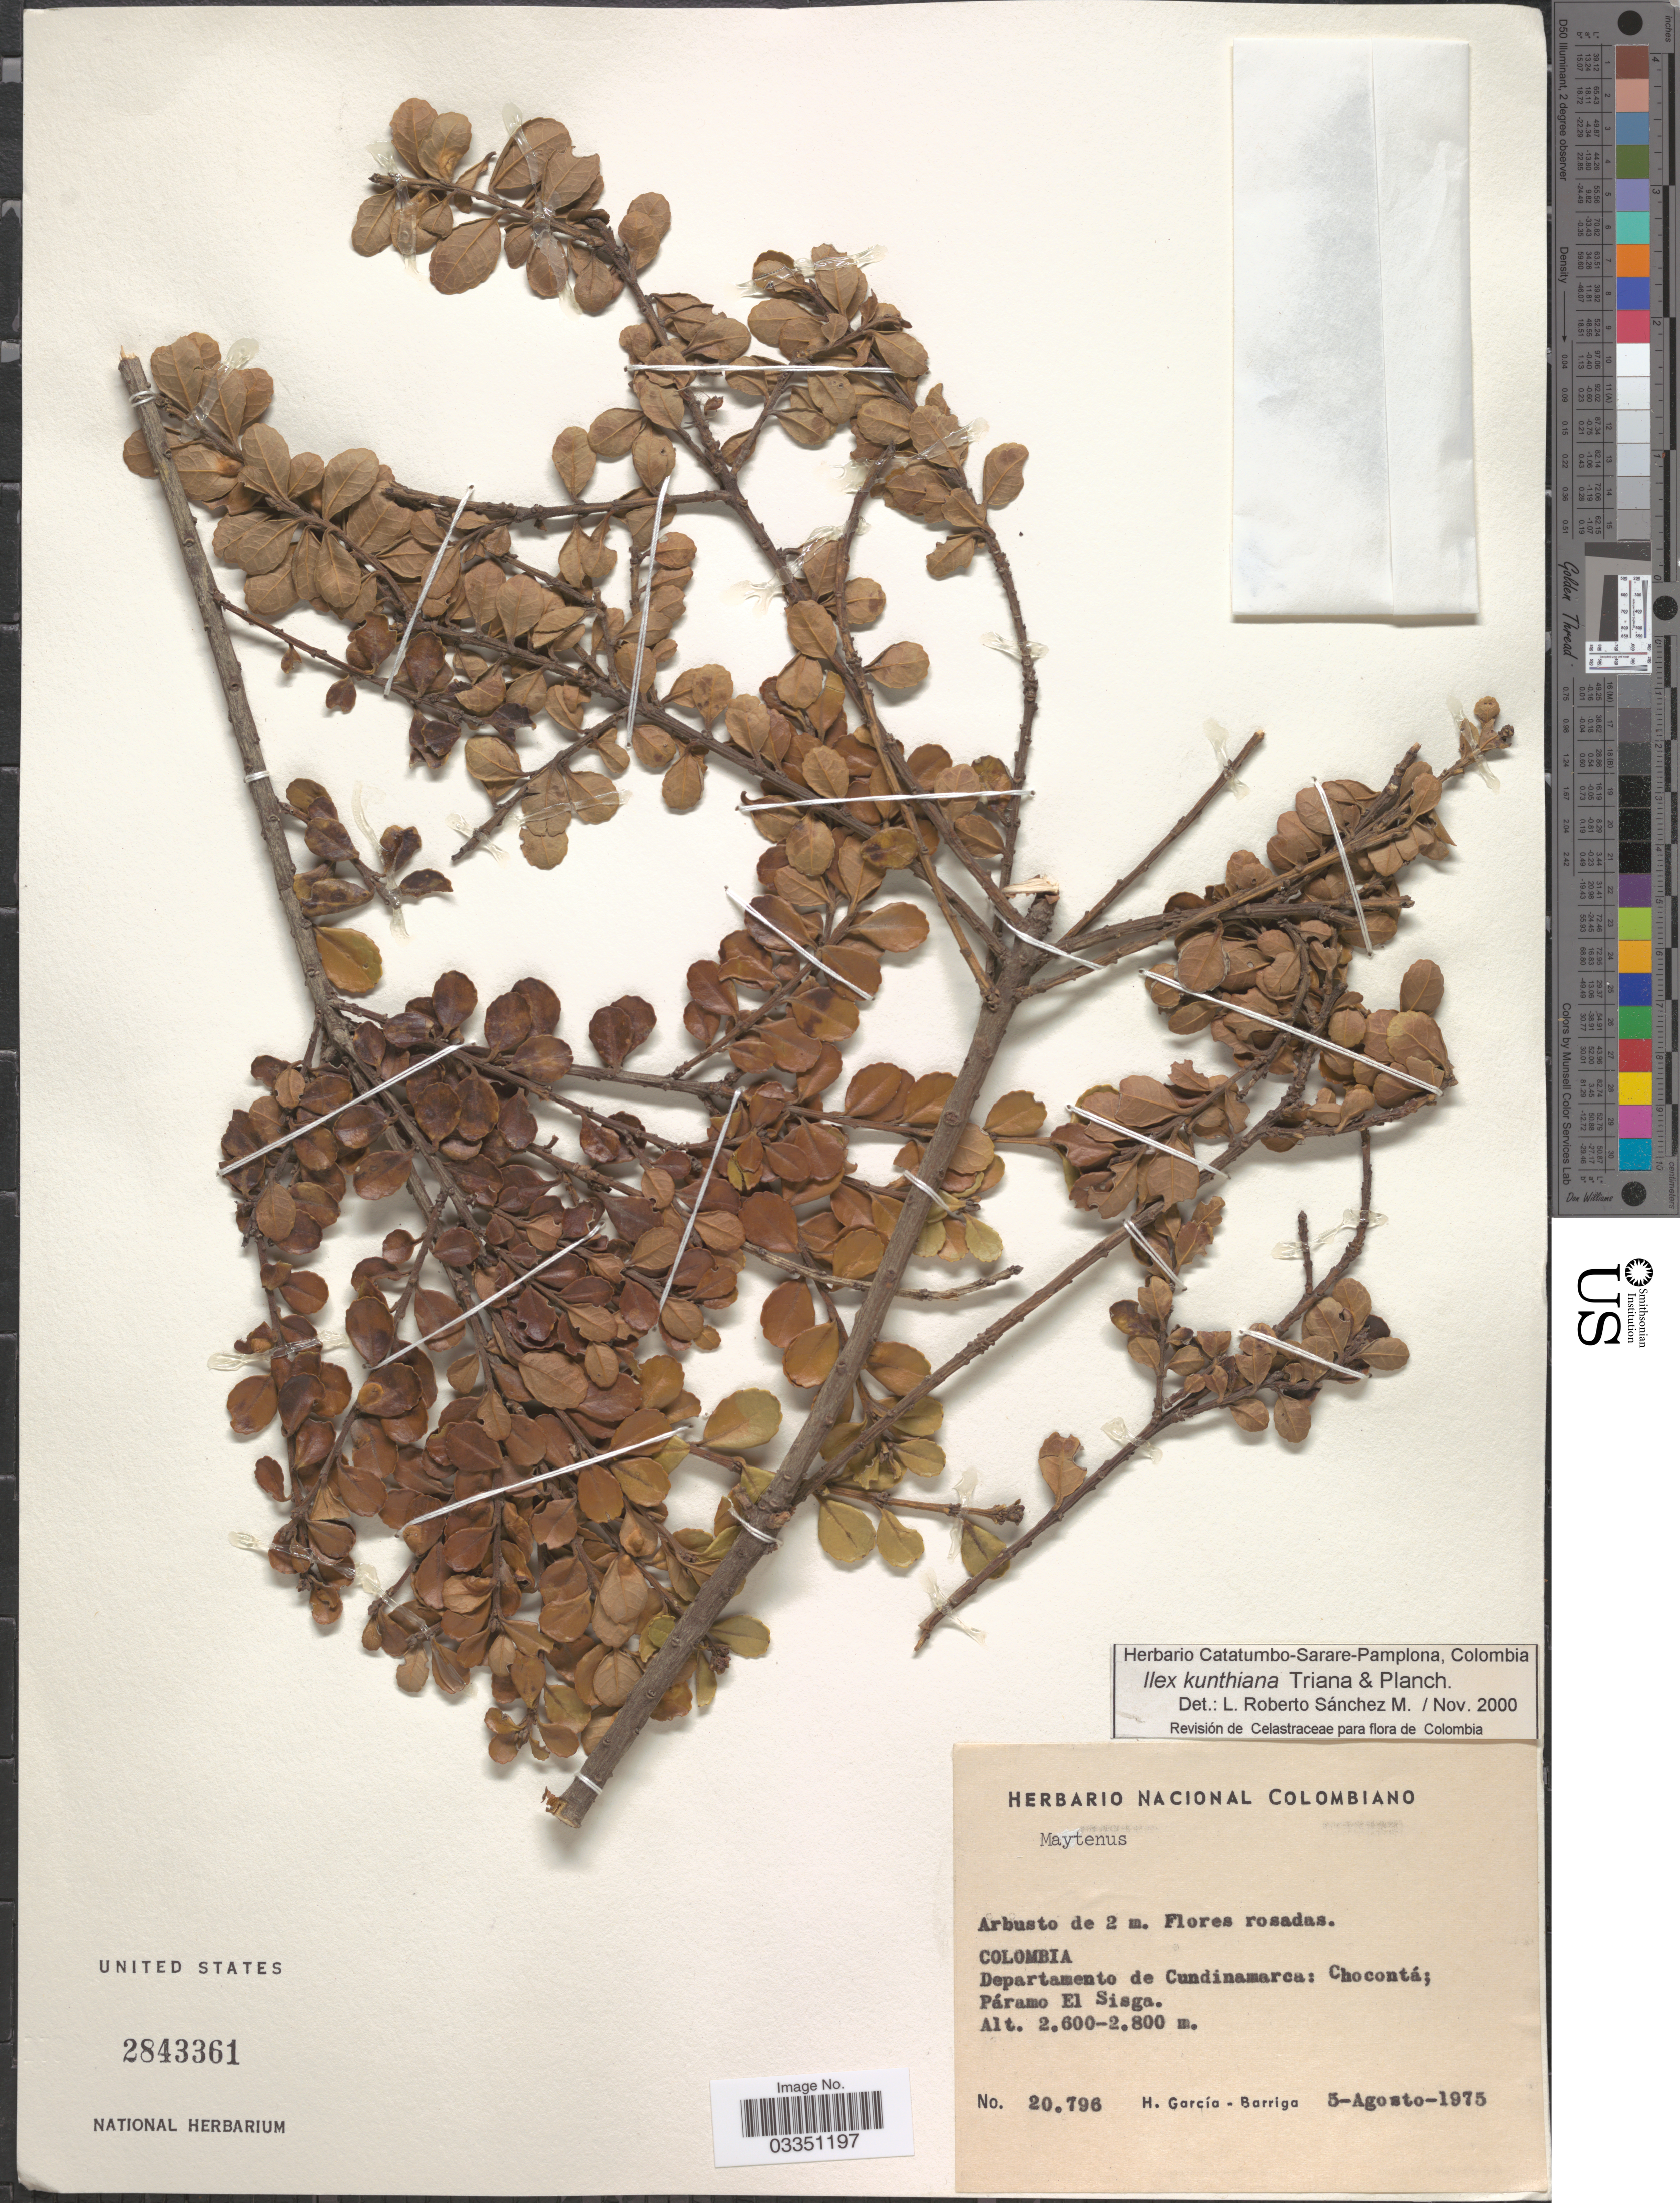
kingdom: Plantae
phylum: Tracheophyta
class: Magnoliopsida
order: Aquifoliales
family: Aquifoliaceae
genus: Ilex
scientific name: Ilex kunthiana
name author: Triana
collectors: H. García Barriga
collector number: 20796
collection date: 1975-08-05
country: Colombia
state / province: Cundinamarca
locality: Departamento de Cundinamarca: Chocontá; Páramo El Sisga.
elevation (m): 2600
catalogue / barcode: US 2843361